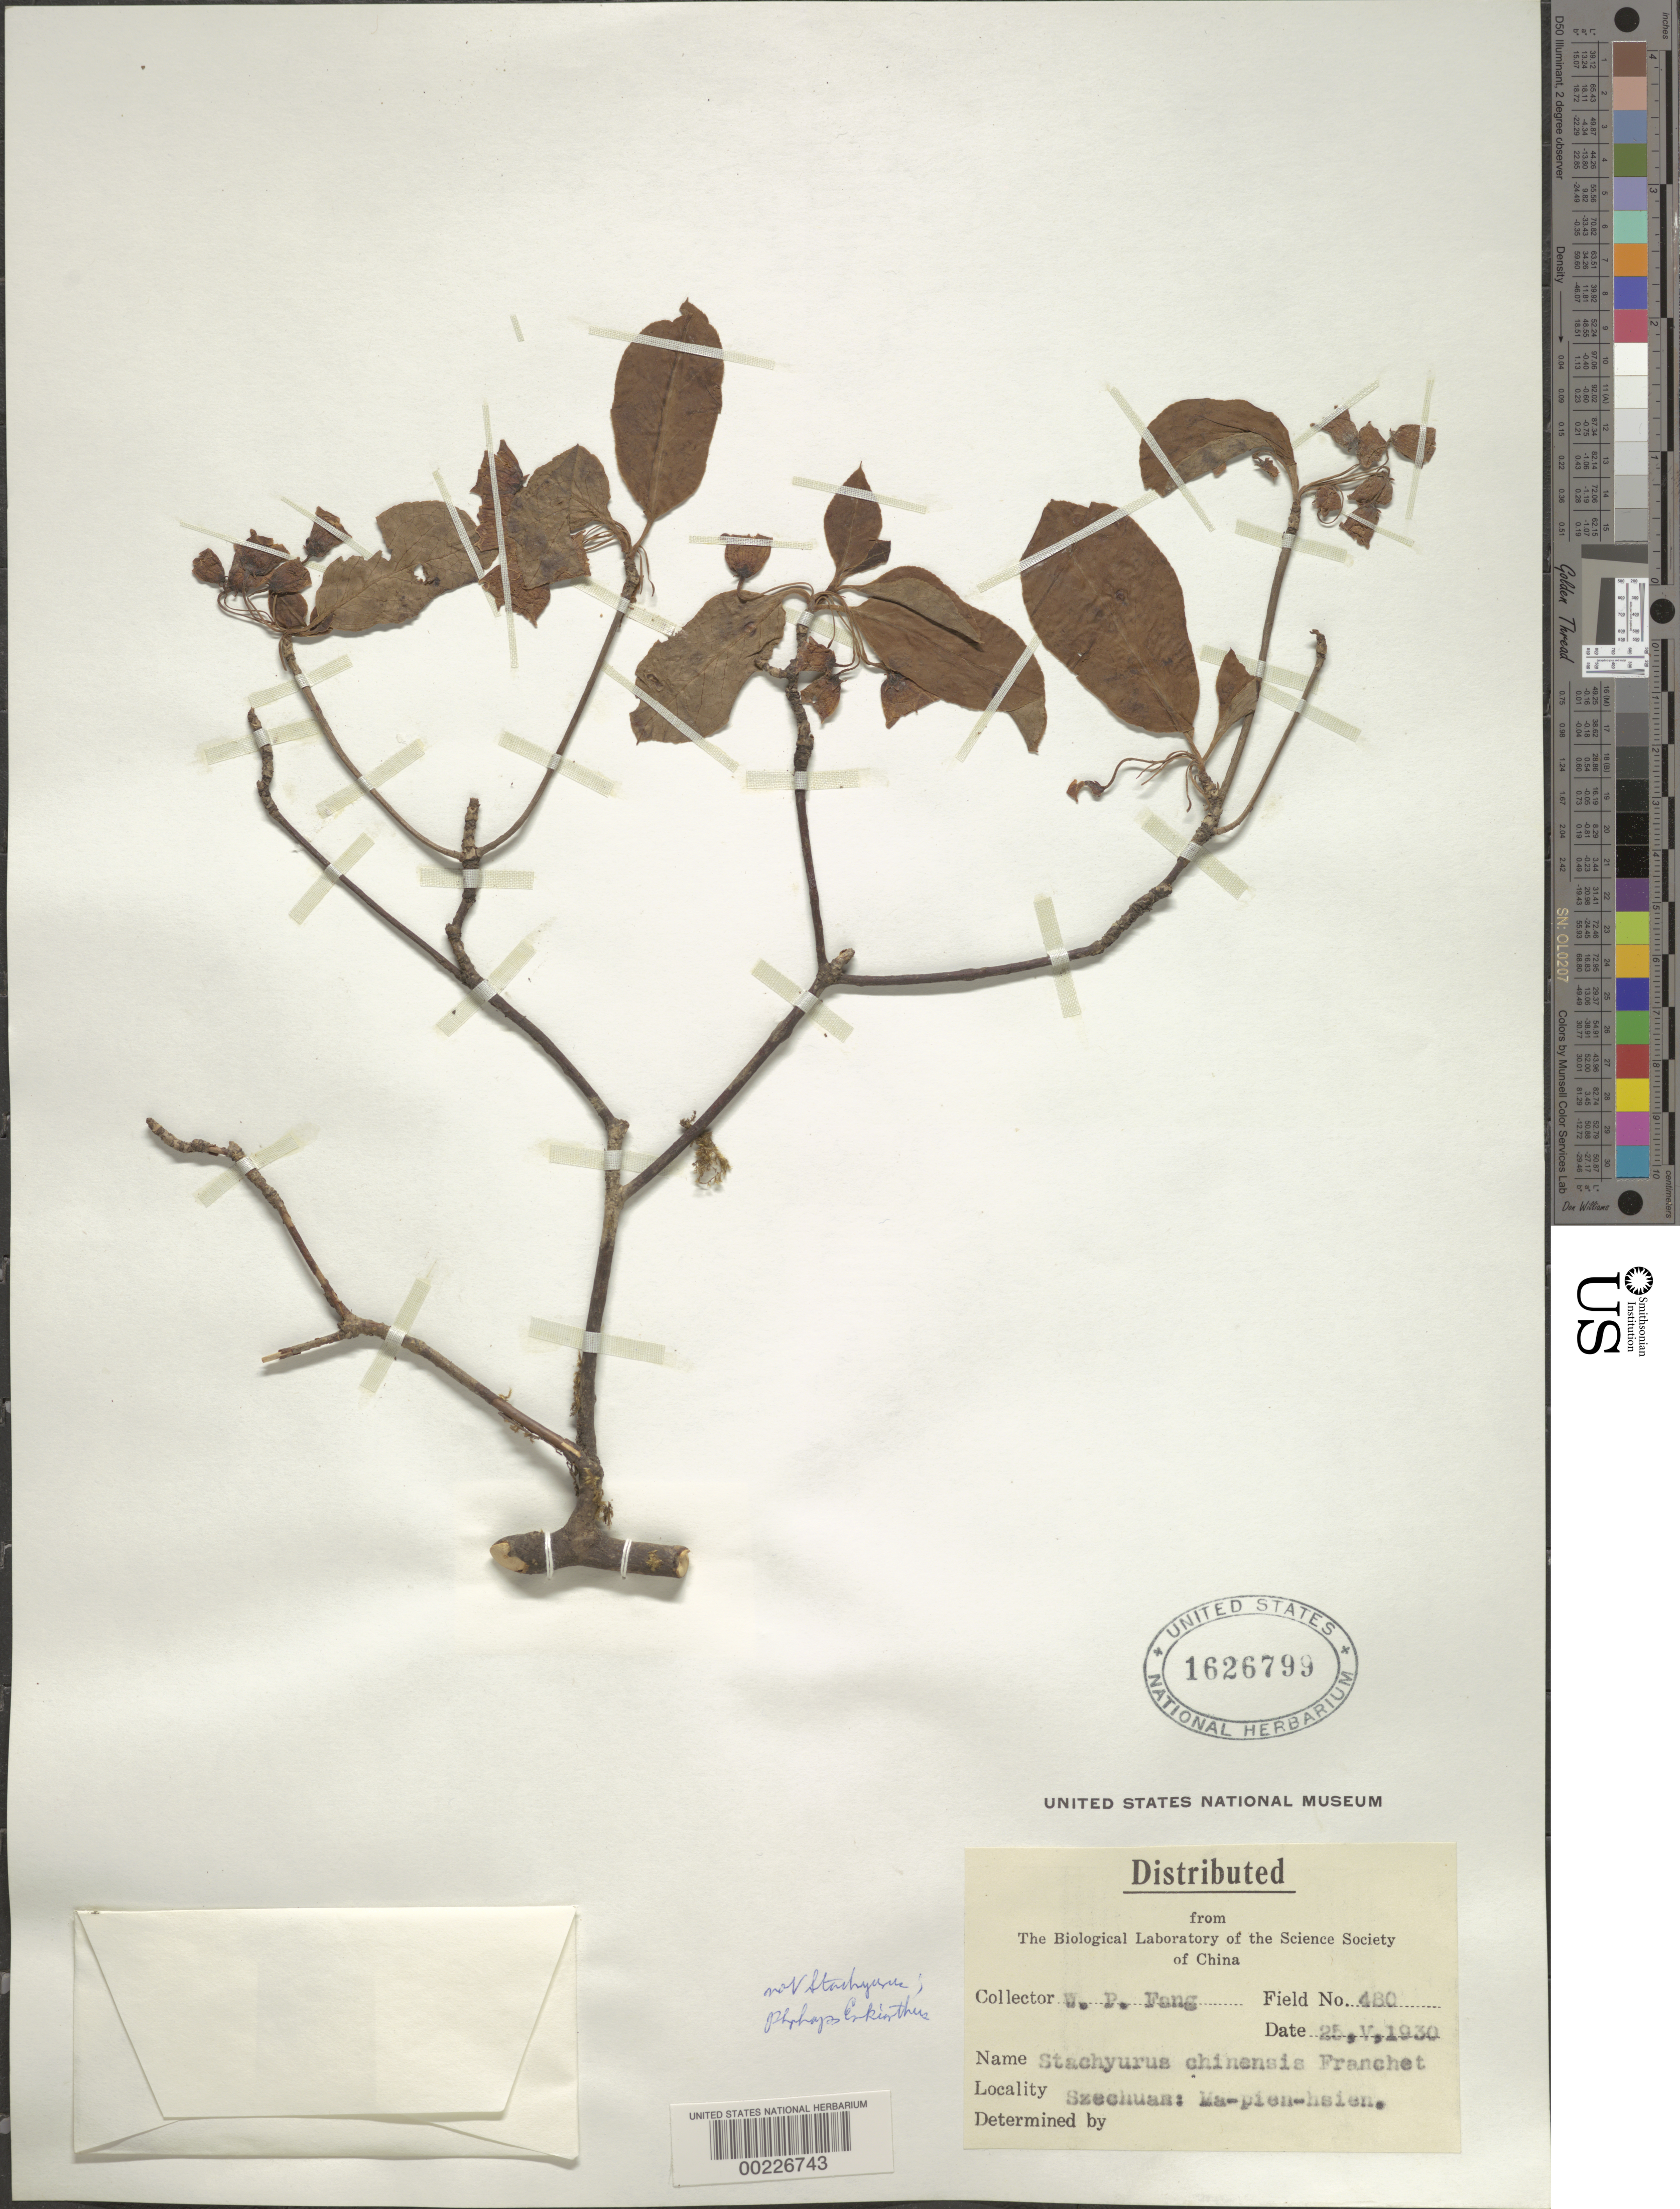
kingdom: Plantae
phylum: Tracheophyta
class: Magnoliopsida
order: Crossosomatales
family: Stachyuraceae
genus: Stachyurus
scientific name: Stachyurus chinensis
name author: Franch.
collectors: W. P. Fang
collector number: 480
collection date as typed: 25 May 1930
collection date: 1930-05-25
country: China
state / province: Sichuan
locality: Mapien-hsien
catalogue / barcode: US 1626799